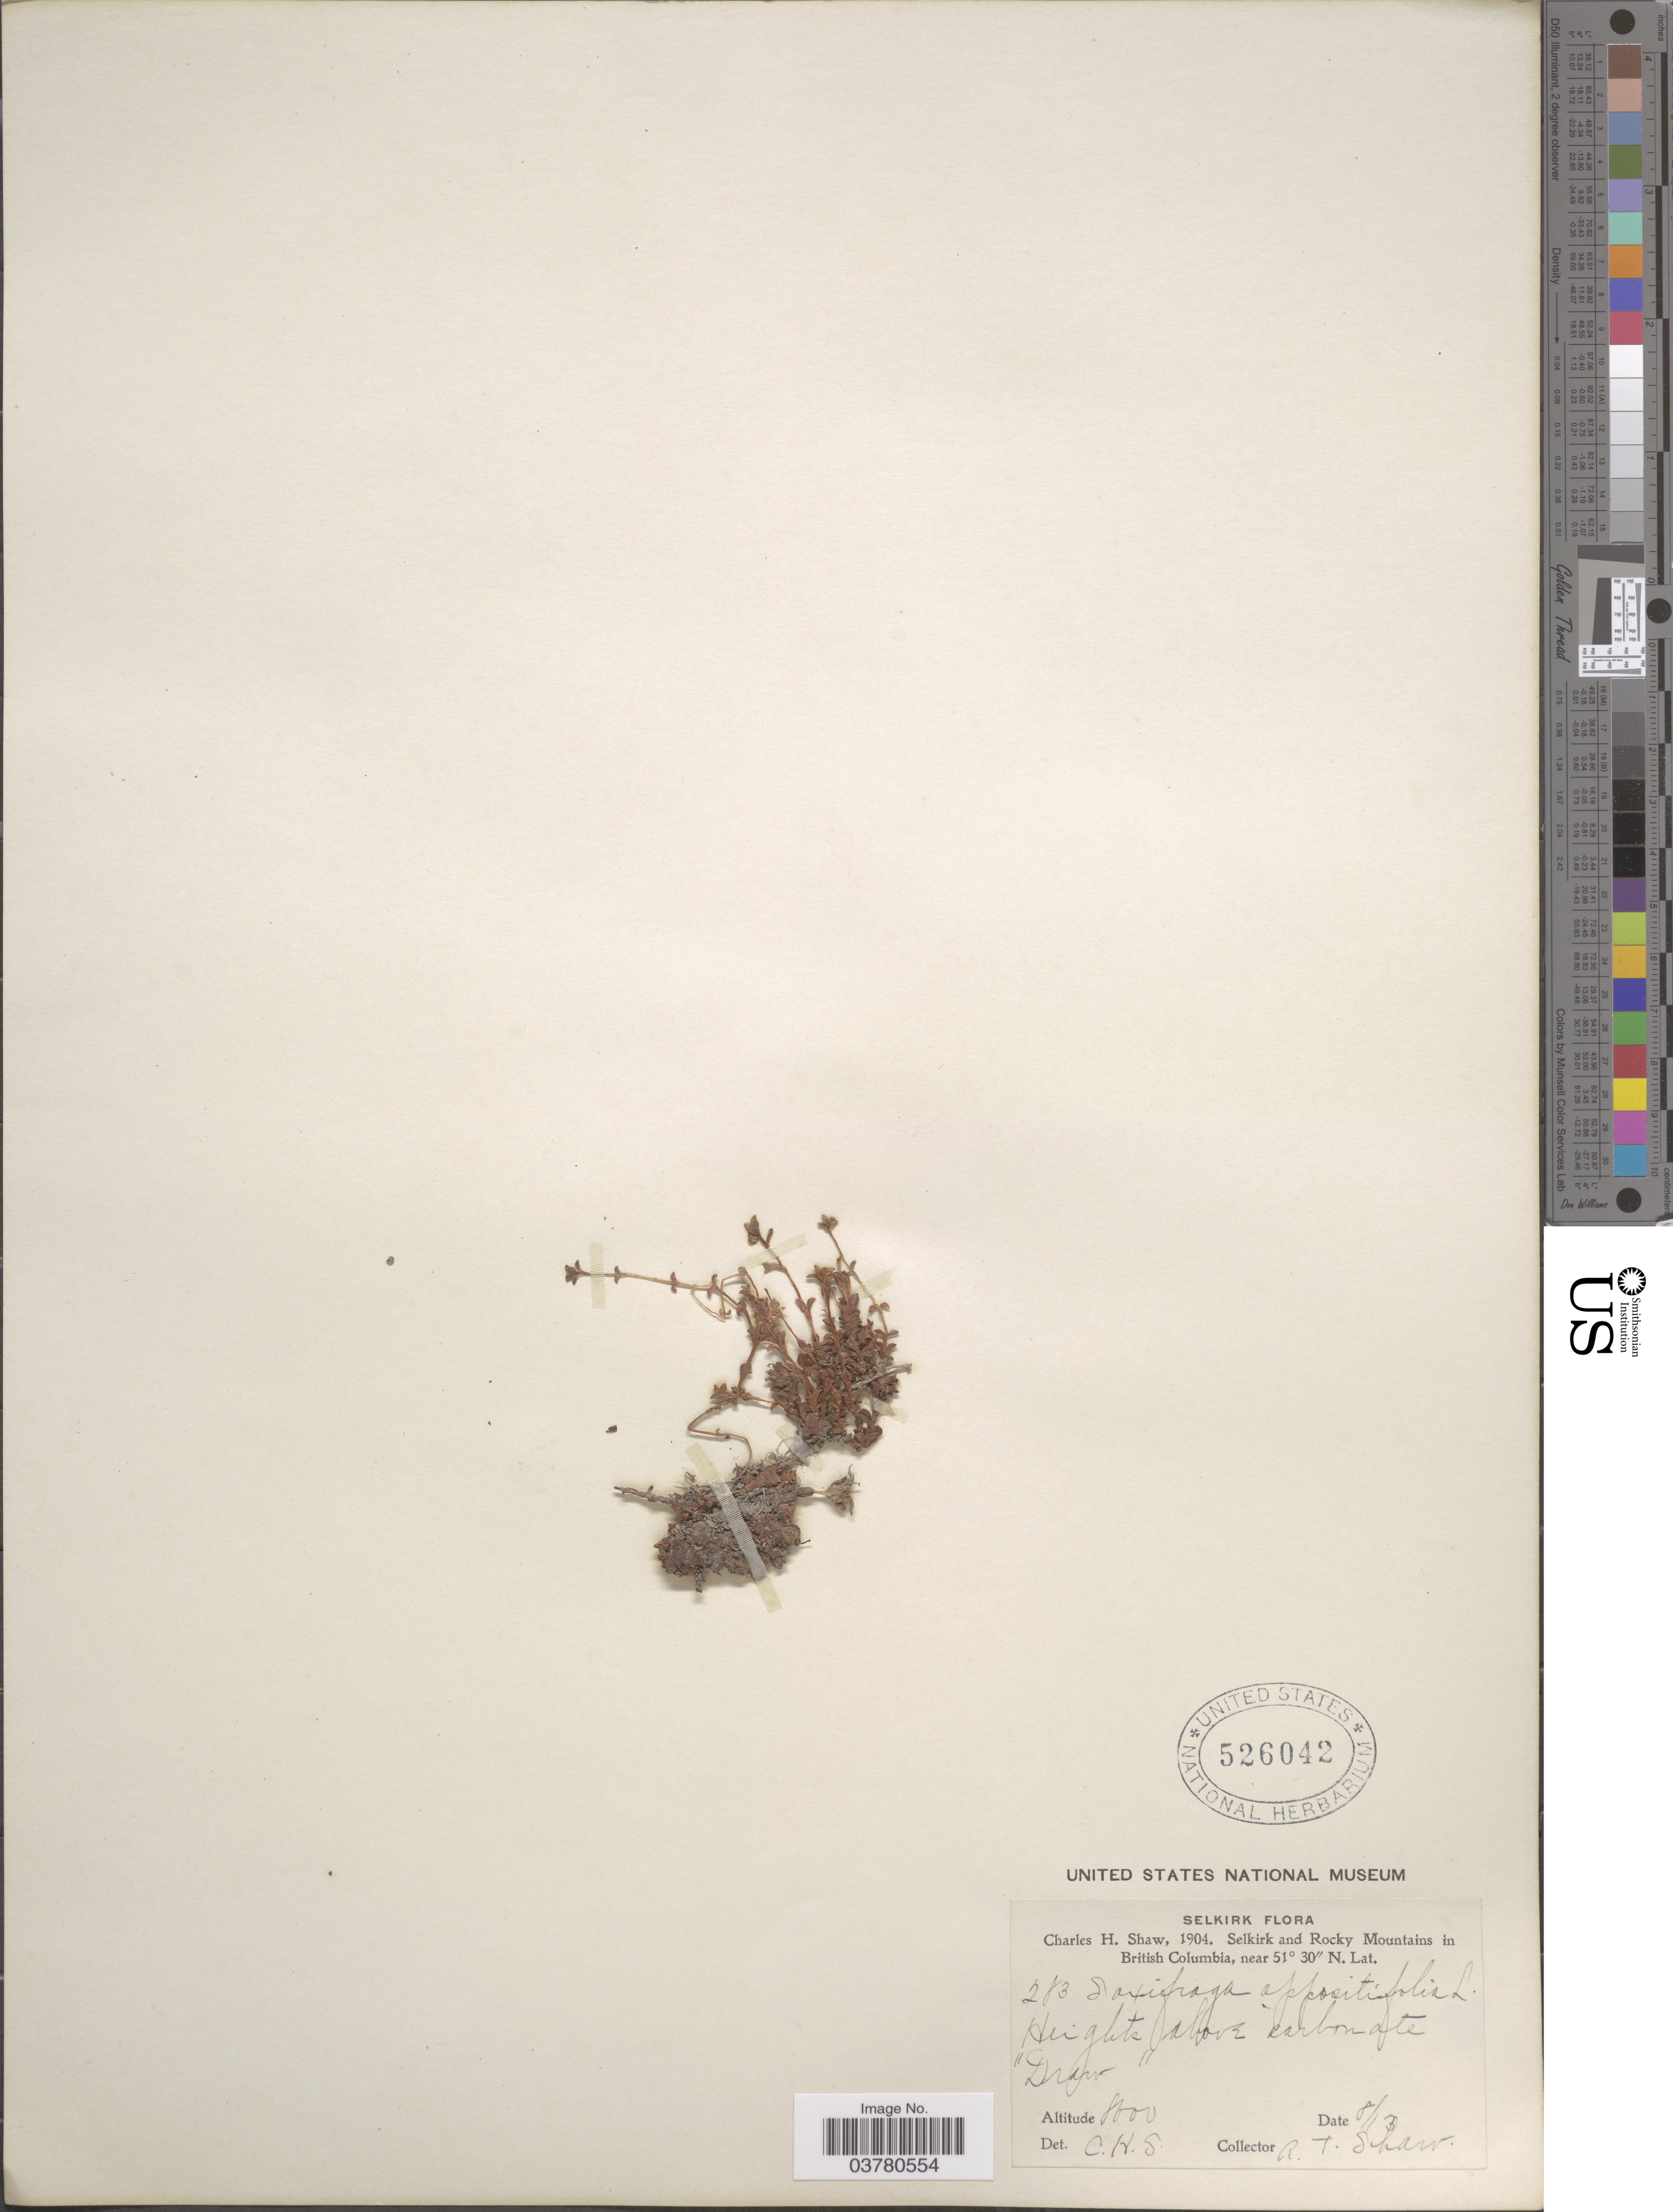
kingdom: Plantae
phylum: Tracheophyta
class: Magnoliopsida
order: Saxifragales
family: Saxifragaceae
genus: Saxifraga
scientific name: Saxifraga oppositifolia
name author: L.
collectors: R. T. Shaw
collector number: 283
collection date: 1904-08-13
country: Canada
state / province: British Columbia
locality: Selkirk. Selkirk and Rocky Mountains in British Columbia. Heights above carbonate "Draw".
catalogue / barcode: US 526042